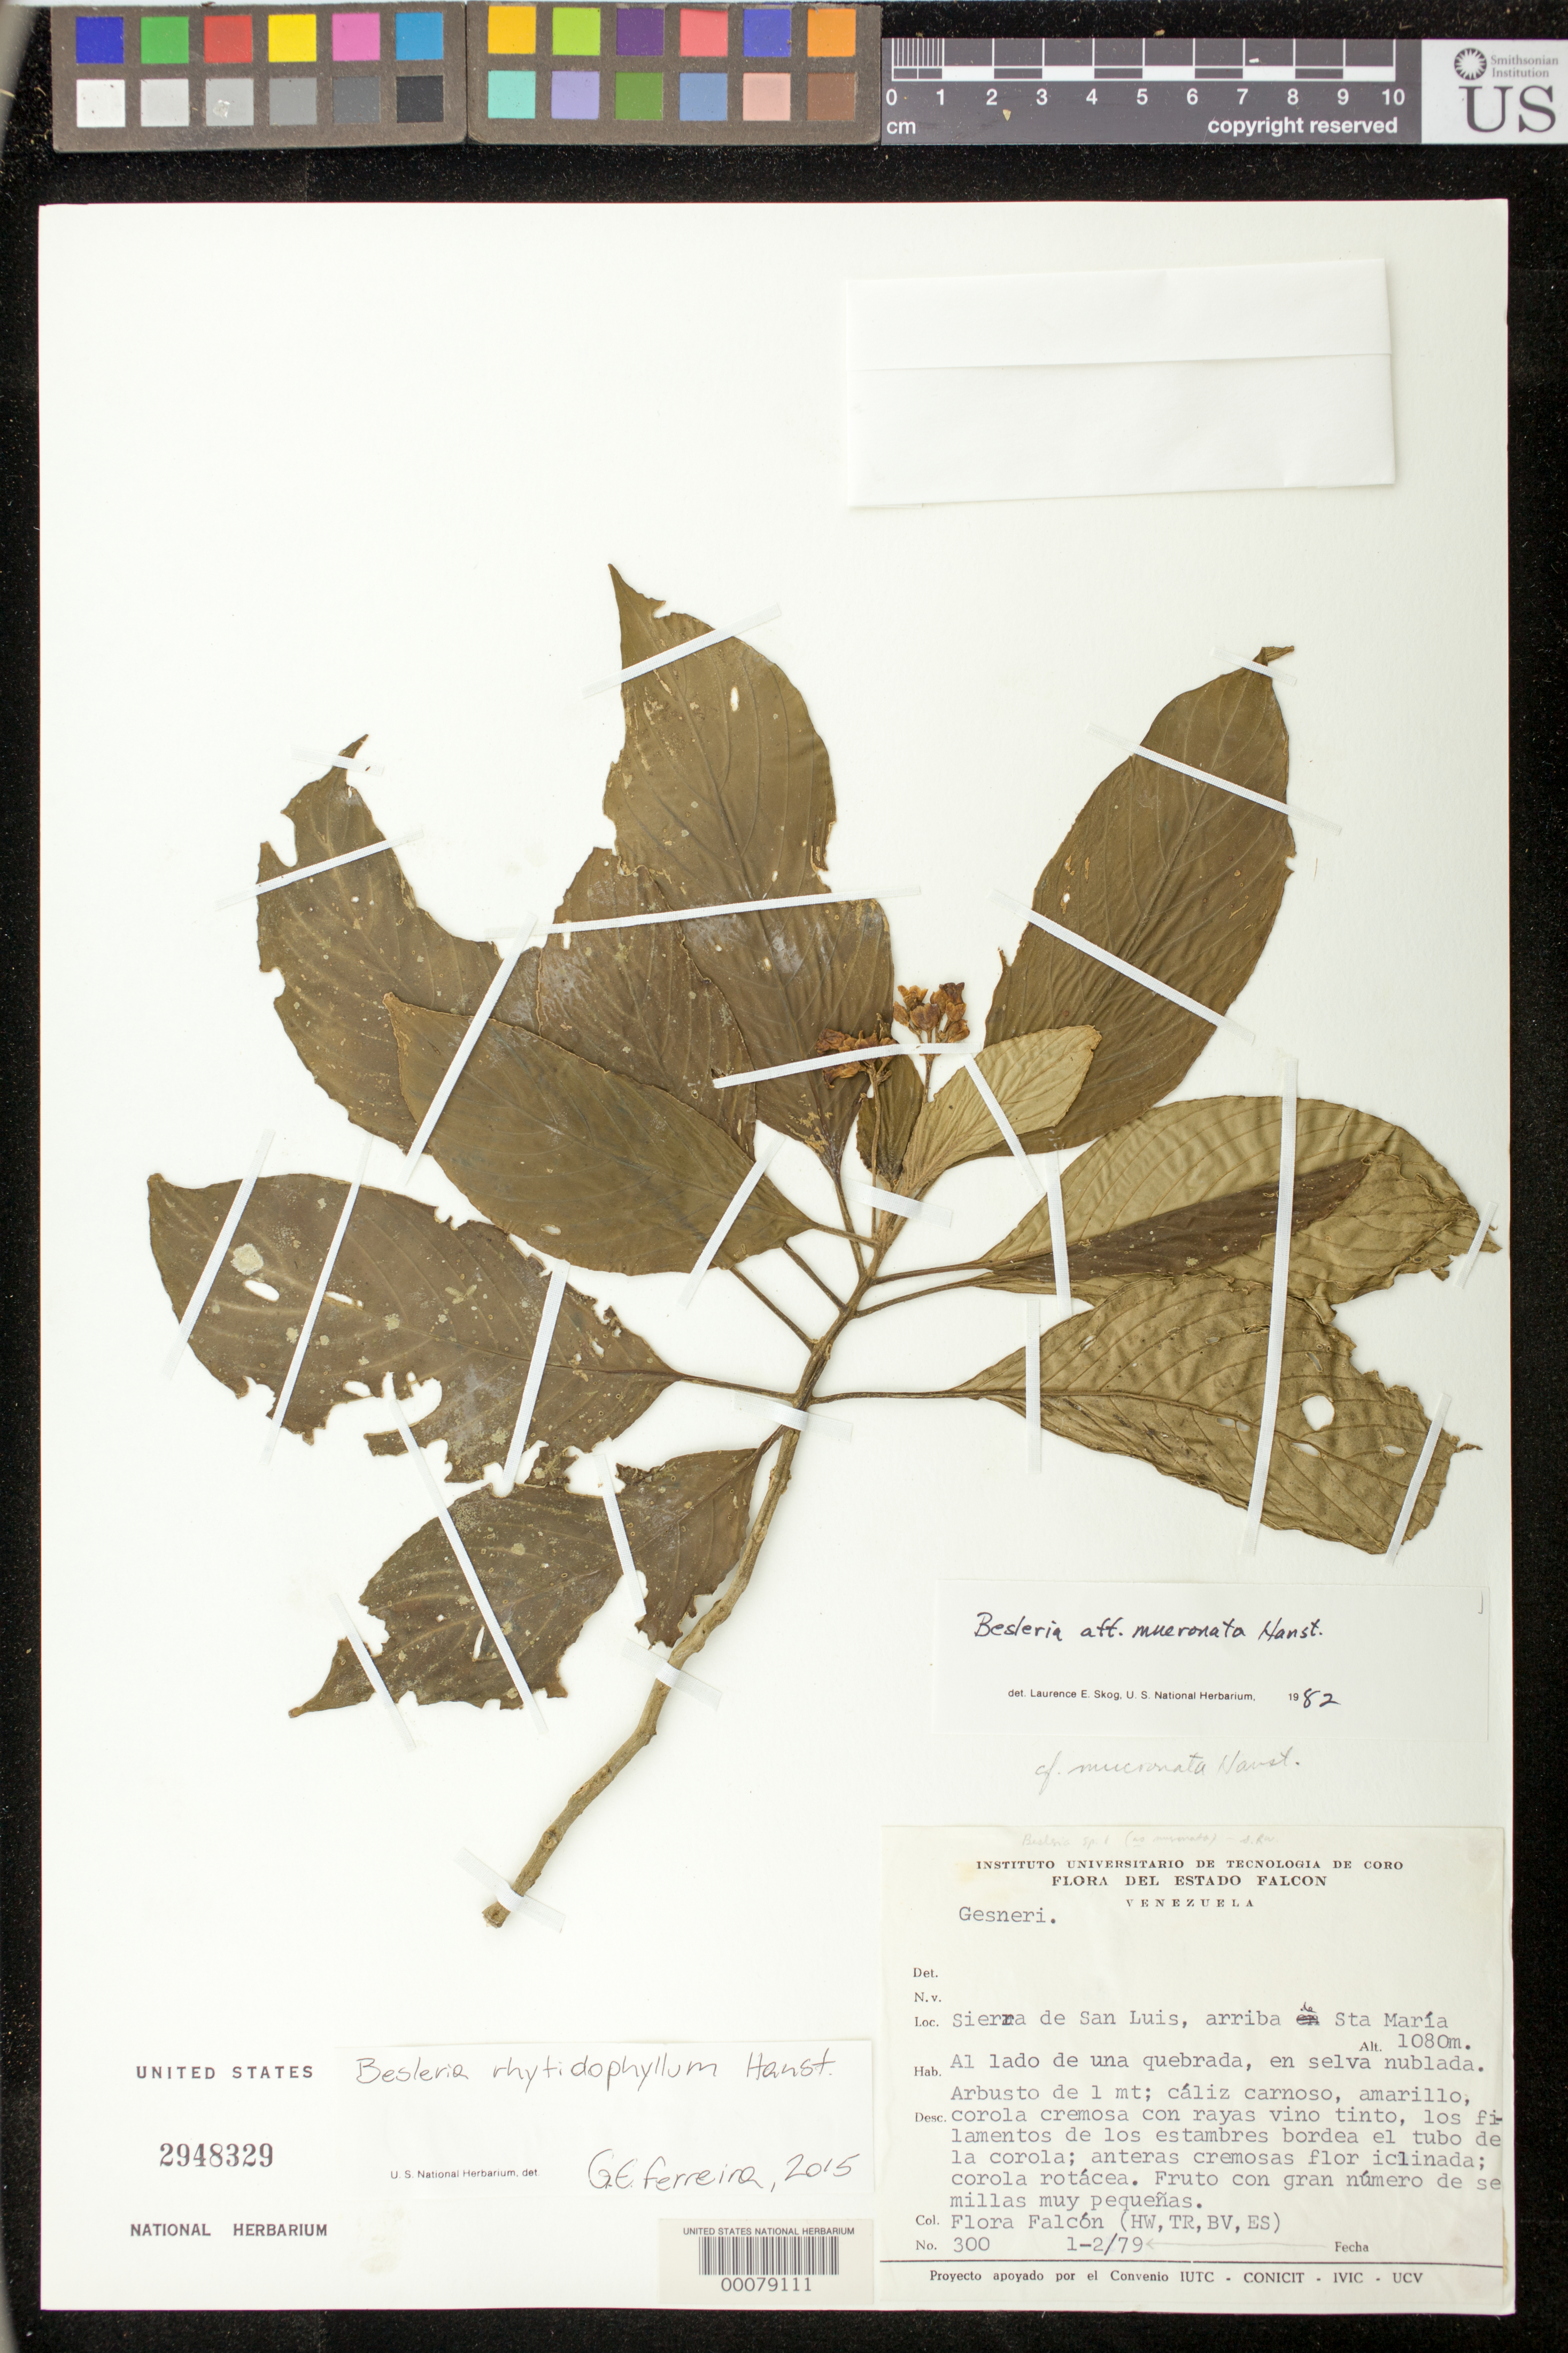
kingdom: Plantae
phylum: Tracheophyta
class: Magnoliopsida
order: Lamiales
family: Gesneriaceae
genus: Besleria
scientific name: Besleria rhytidophyllum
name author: Hanst.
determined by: Ferreira, G. E.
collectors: Flora Falcón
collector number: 300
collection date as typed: Jan-Feb 1979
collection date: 1979-01/1979-02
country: Venezuela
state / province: Falcón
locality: Sierra de San Luis, arriba de Sta María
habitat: Al lado de una quebrada, en selva nublada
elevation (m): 1080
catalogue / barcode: US 2948329